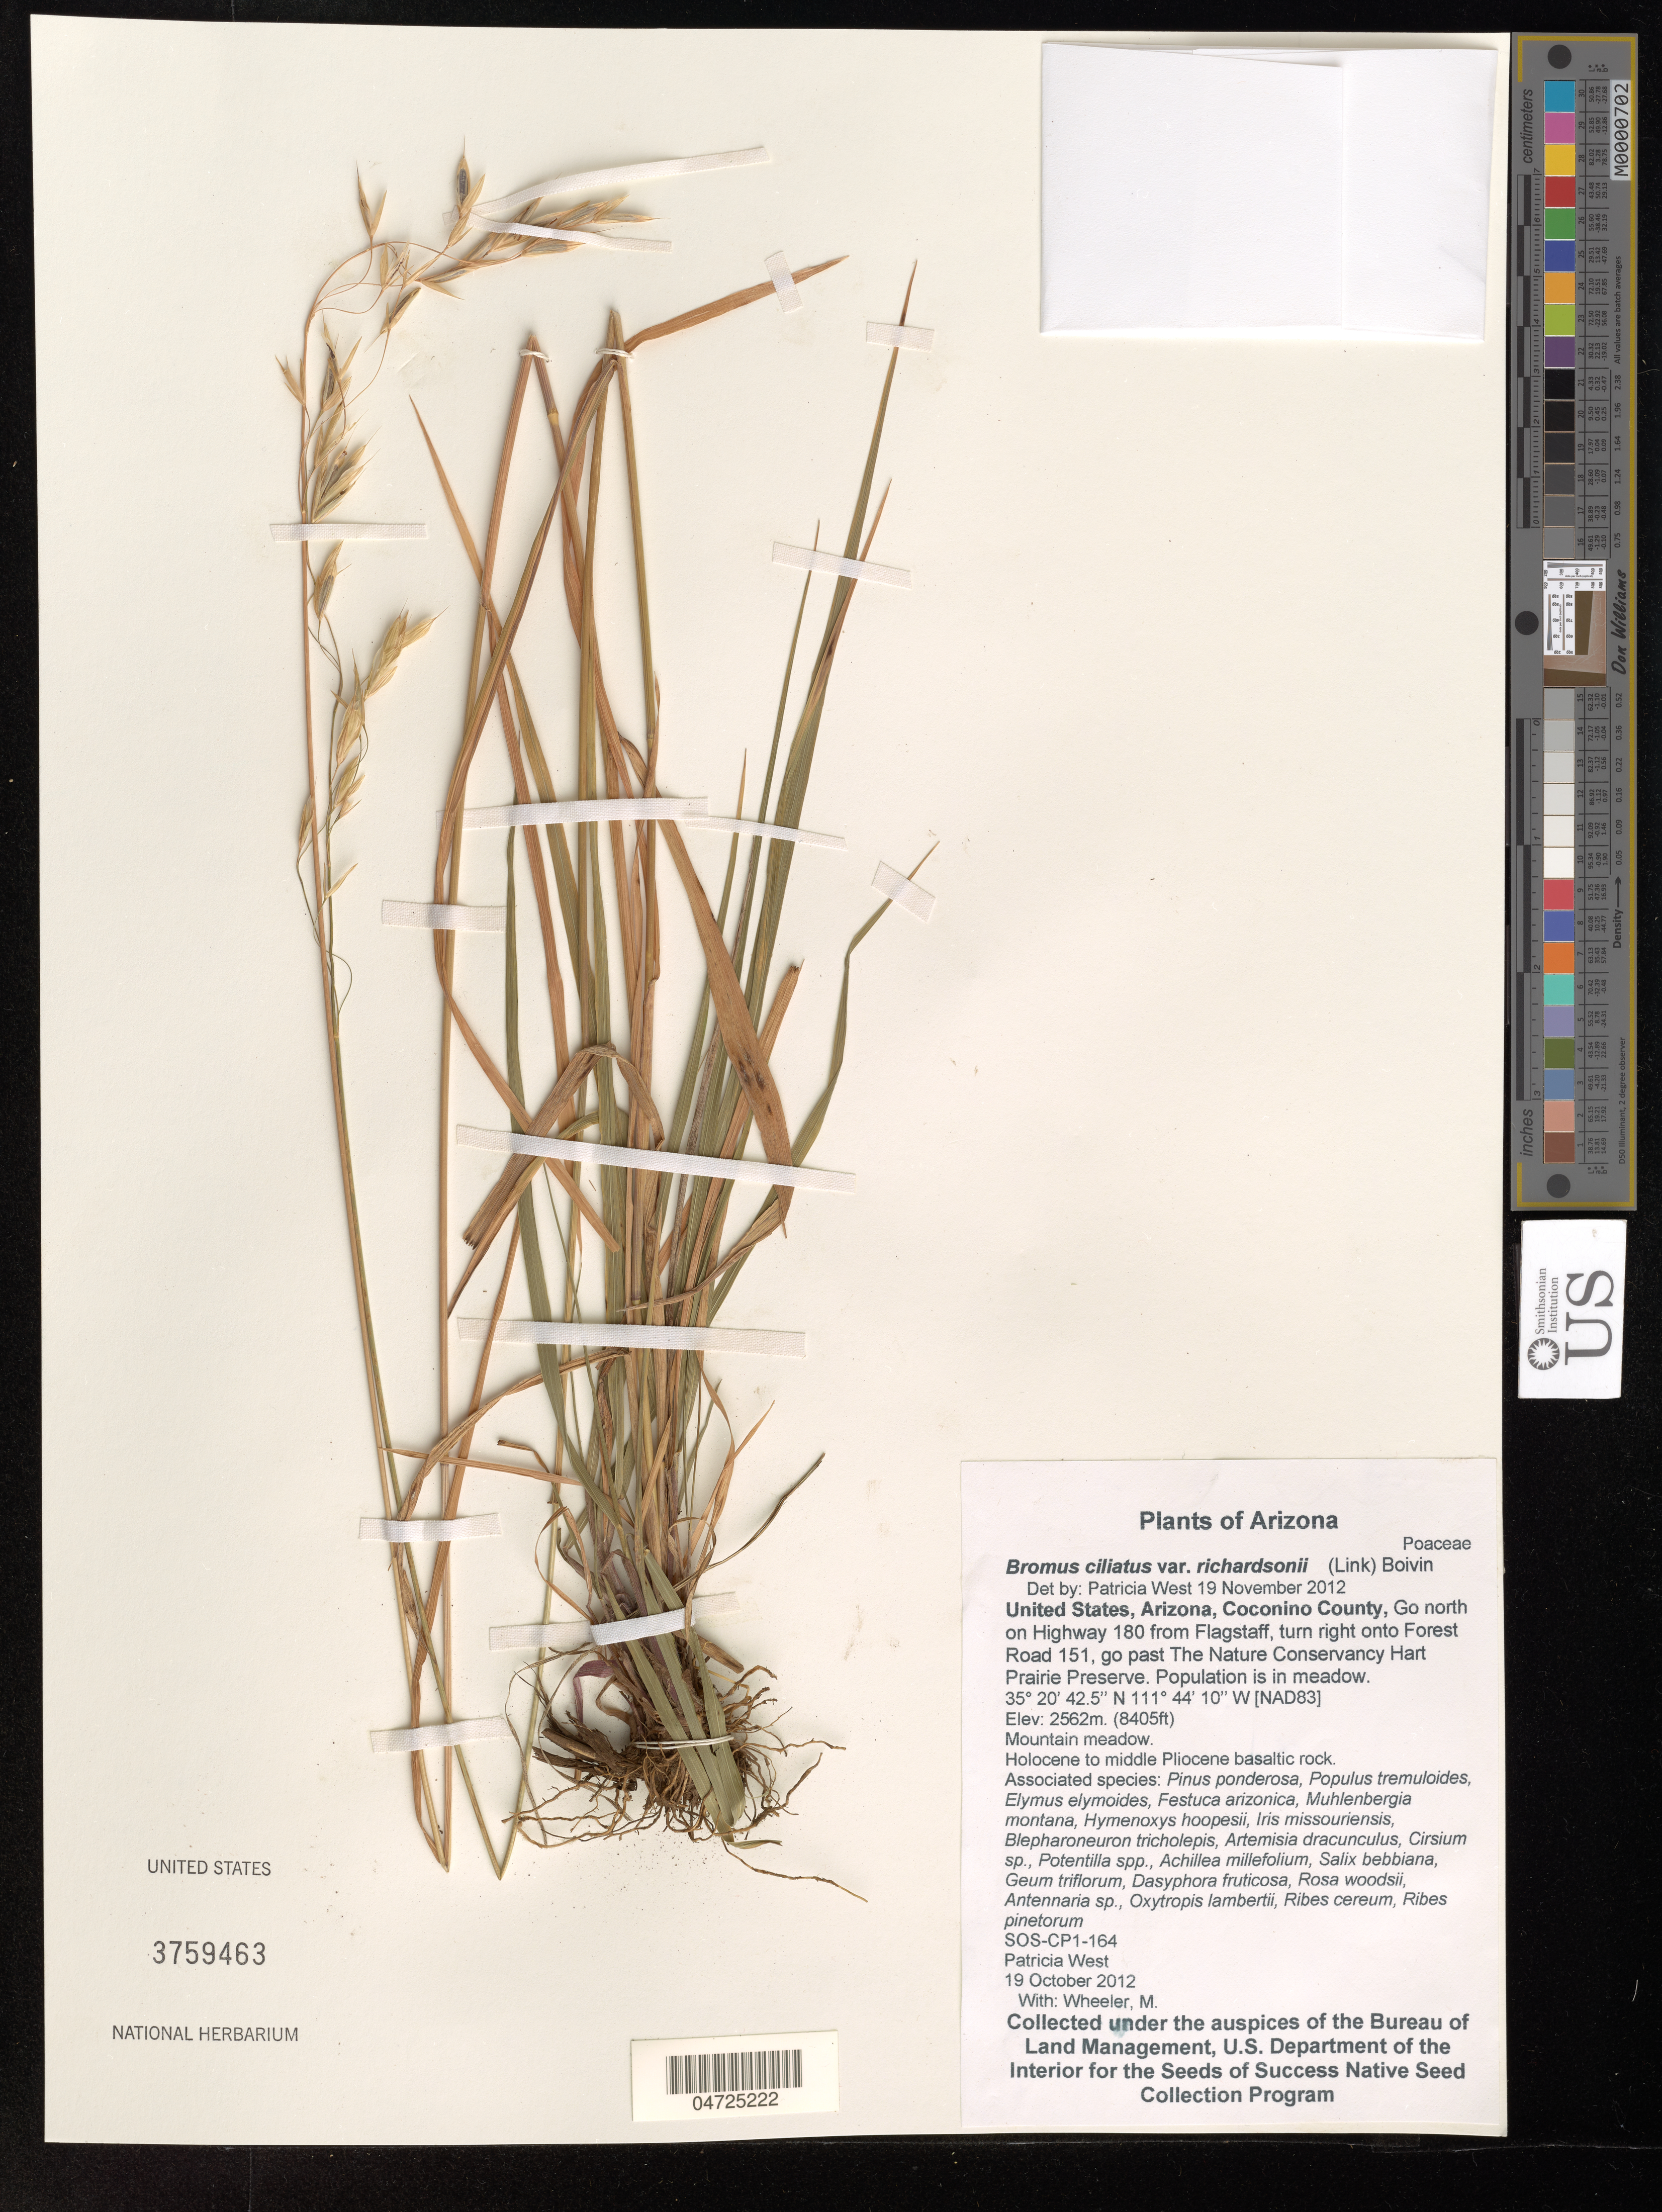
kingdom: Plantae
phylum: Tracheophyta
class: Liliopsida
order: Poales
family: Poaceae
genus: Bromus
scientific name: Bromus ciliatus var. richardsonii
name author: (Link) B. Boivin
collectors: P. West & M. Wheeler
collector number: SOS-CP1-164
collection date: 2012-10-19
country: United States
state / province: Arizona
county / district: Coconino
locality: Coconino County, Go north on Highway 180 from Flagstaff, turn right onto Forest Road 151, go past the Nature Conservancy Hart Prairie Preserve. [NAD83].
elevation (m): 2562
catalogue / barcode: US 3759463